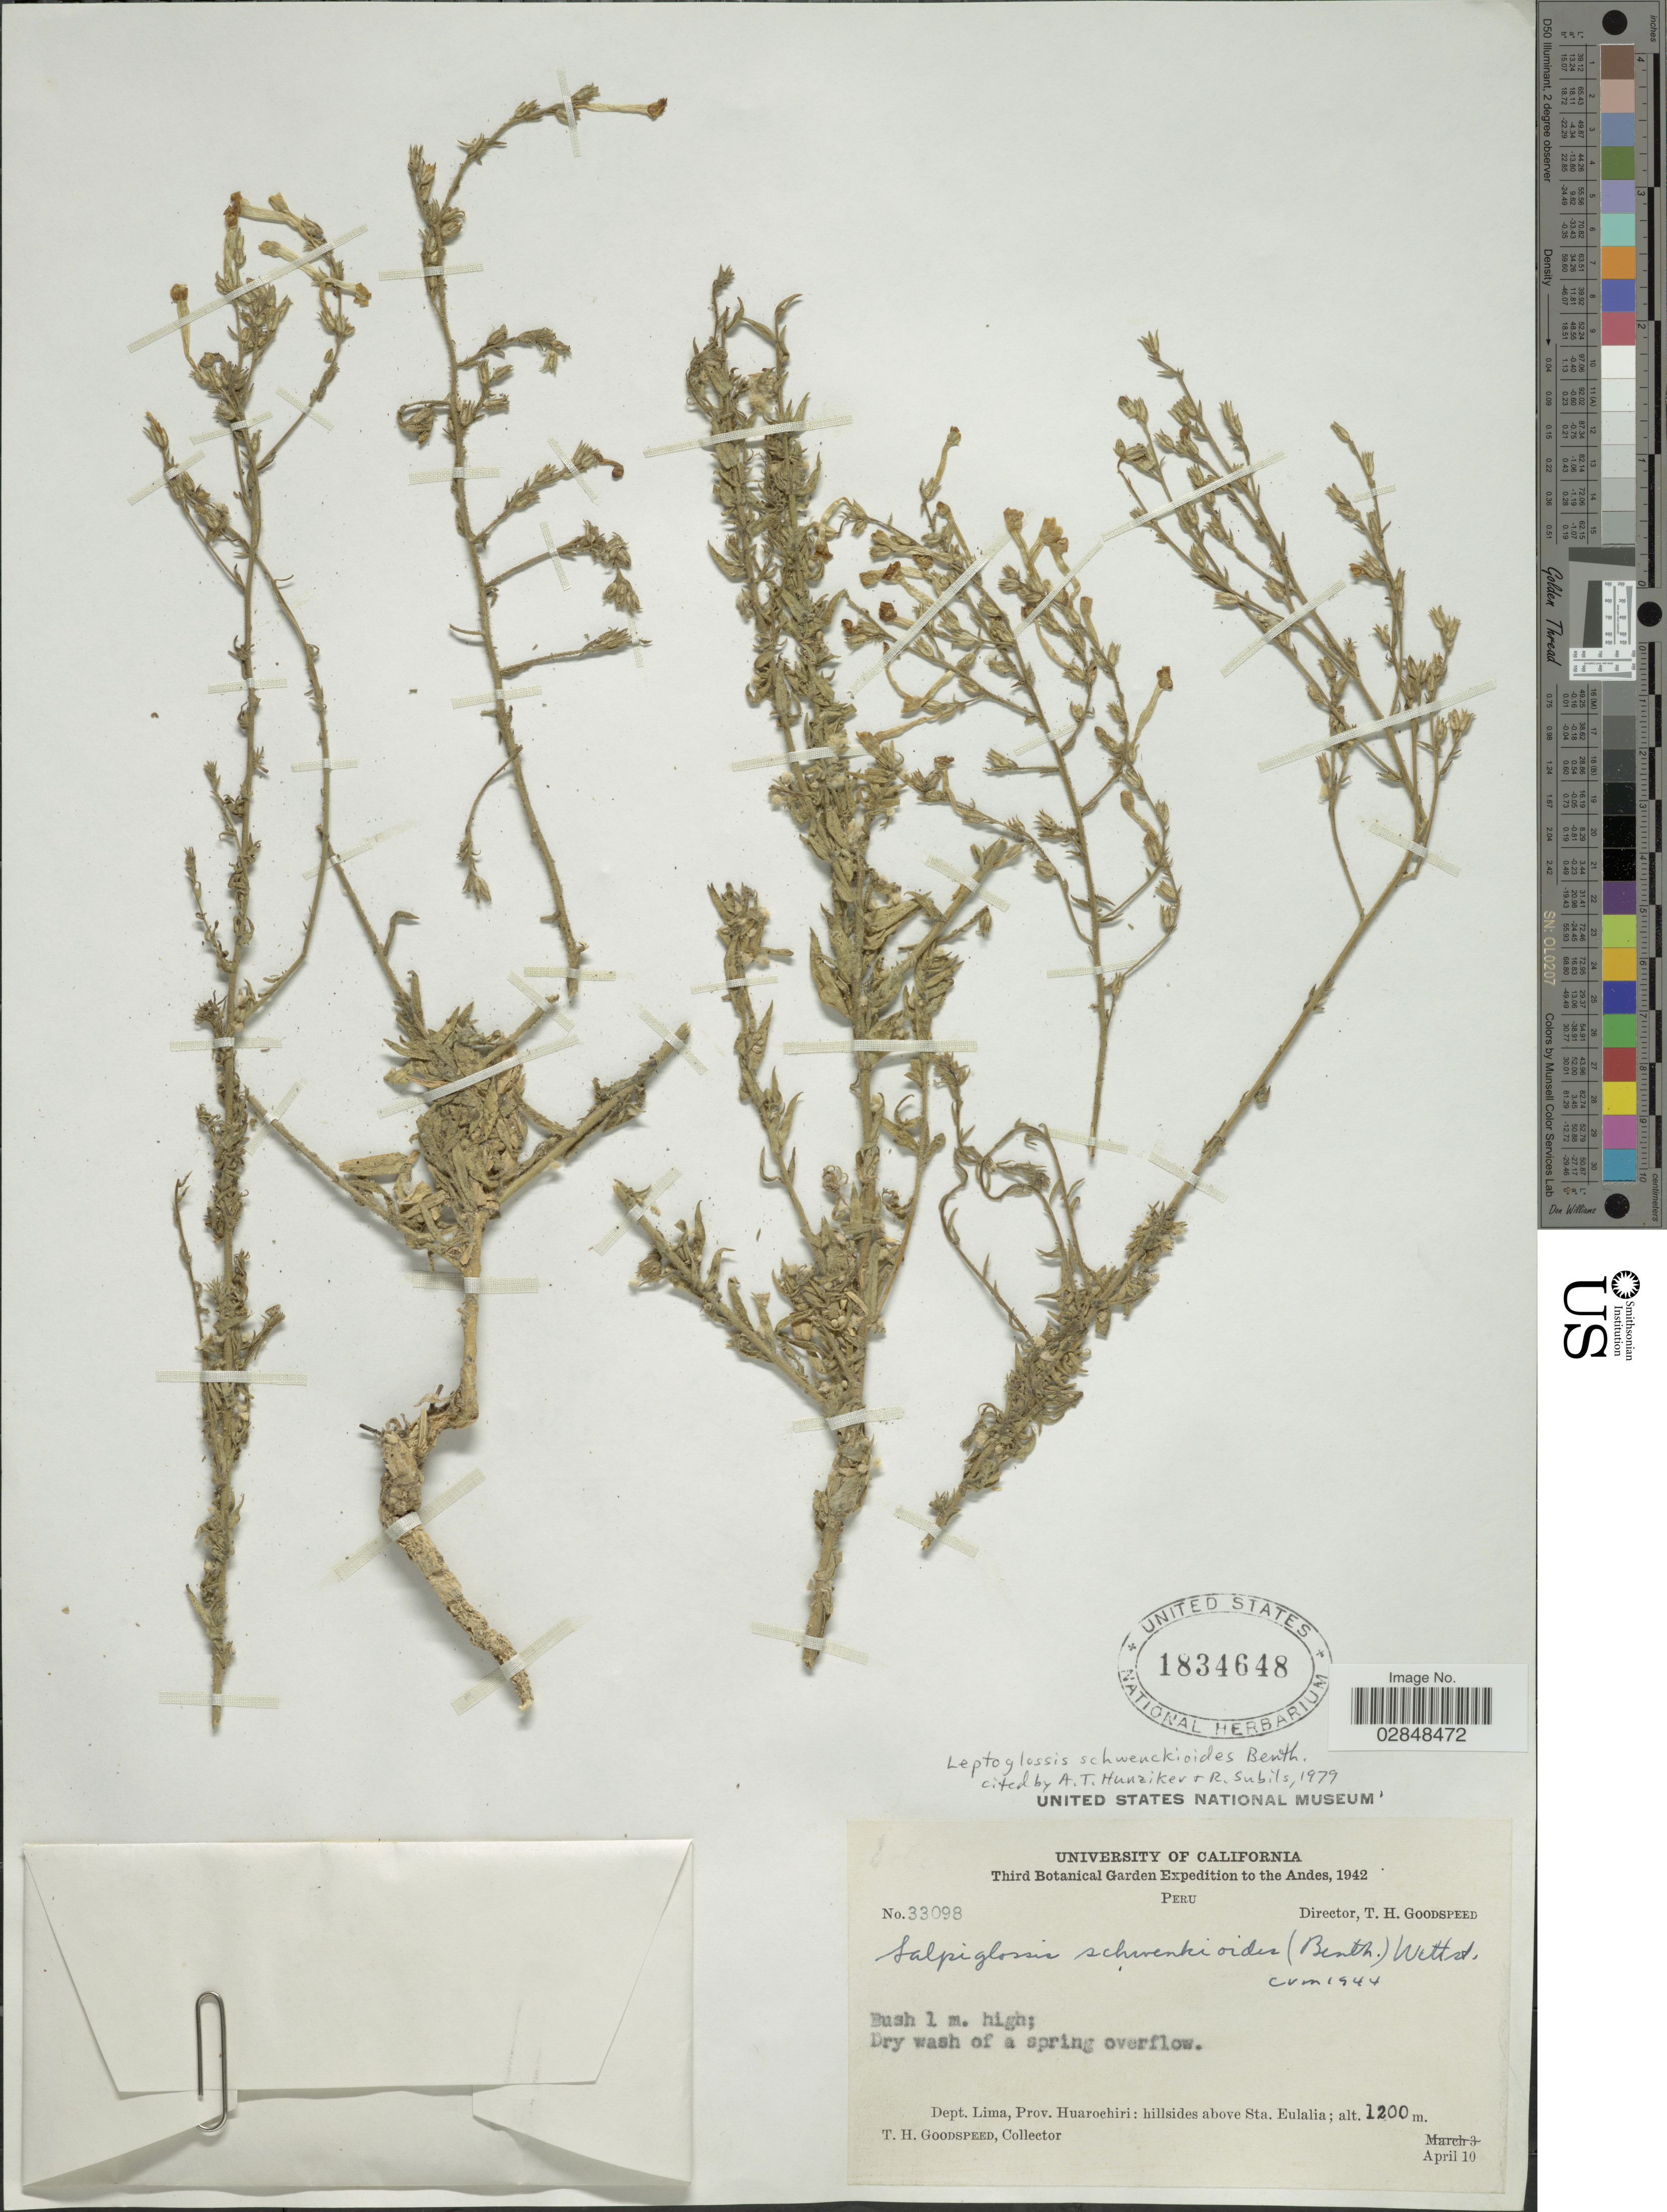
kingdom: Plantae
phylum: Tracheophyta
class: Magnoliopsida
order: Solanales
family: Solanaceae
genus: Leptoglossis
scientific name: Leptoglossis schwenckioides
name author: Benth.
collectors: T. Goodspeed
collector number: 33098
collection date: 1942-04-10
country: Peru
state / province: Lima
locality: The Andes. Dept. Lima, Prov. Huarochiri: hillsides above Sta. Eulalia.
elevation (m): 1200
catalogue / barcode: US 1834648